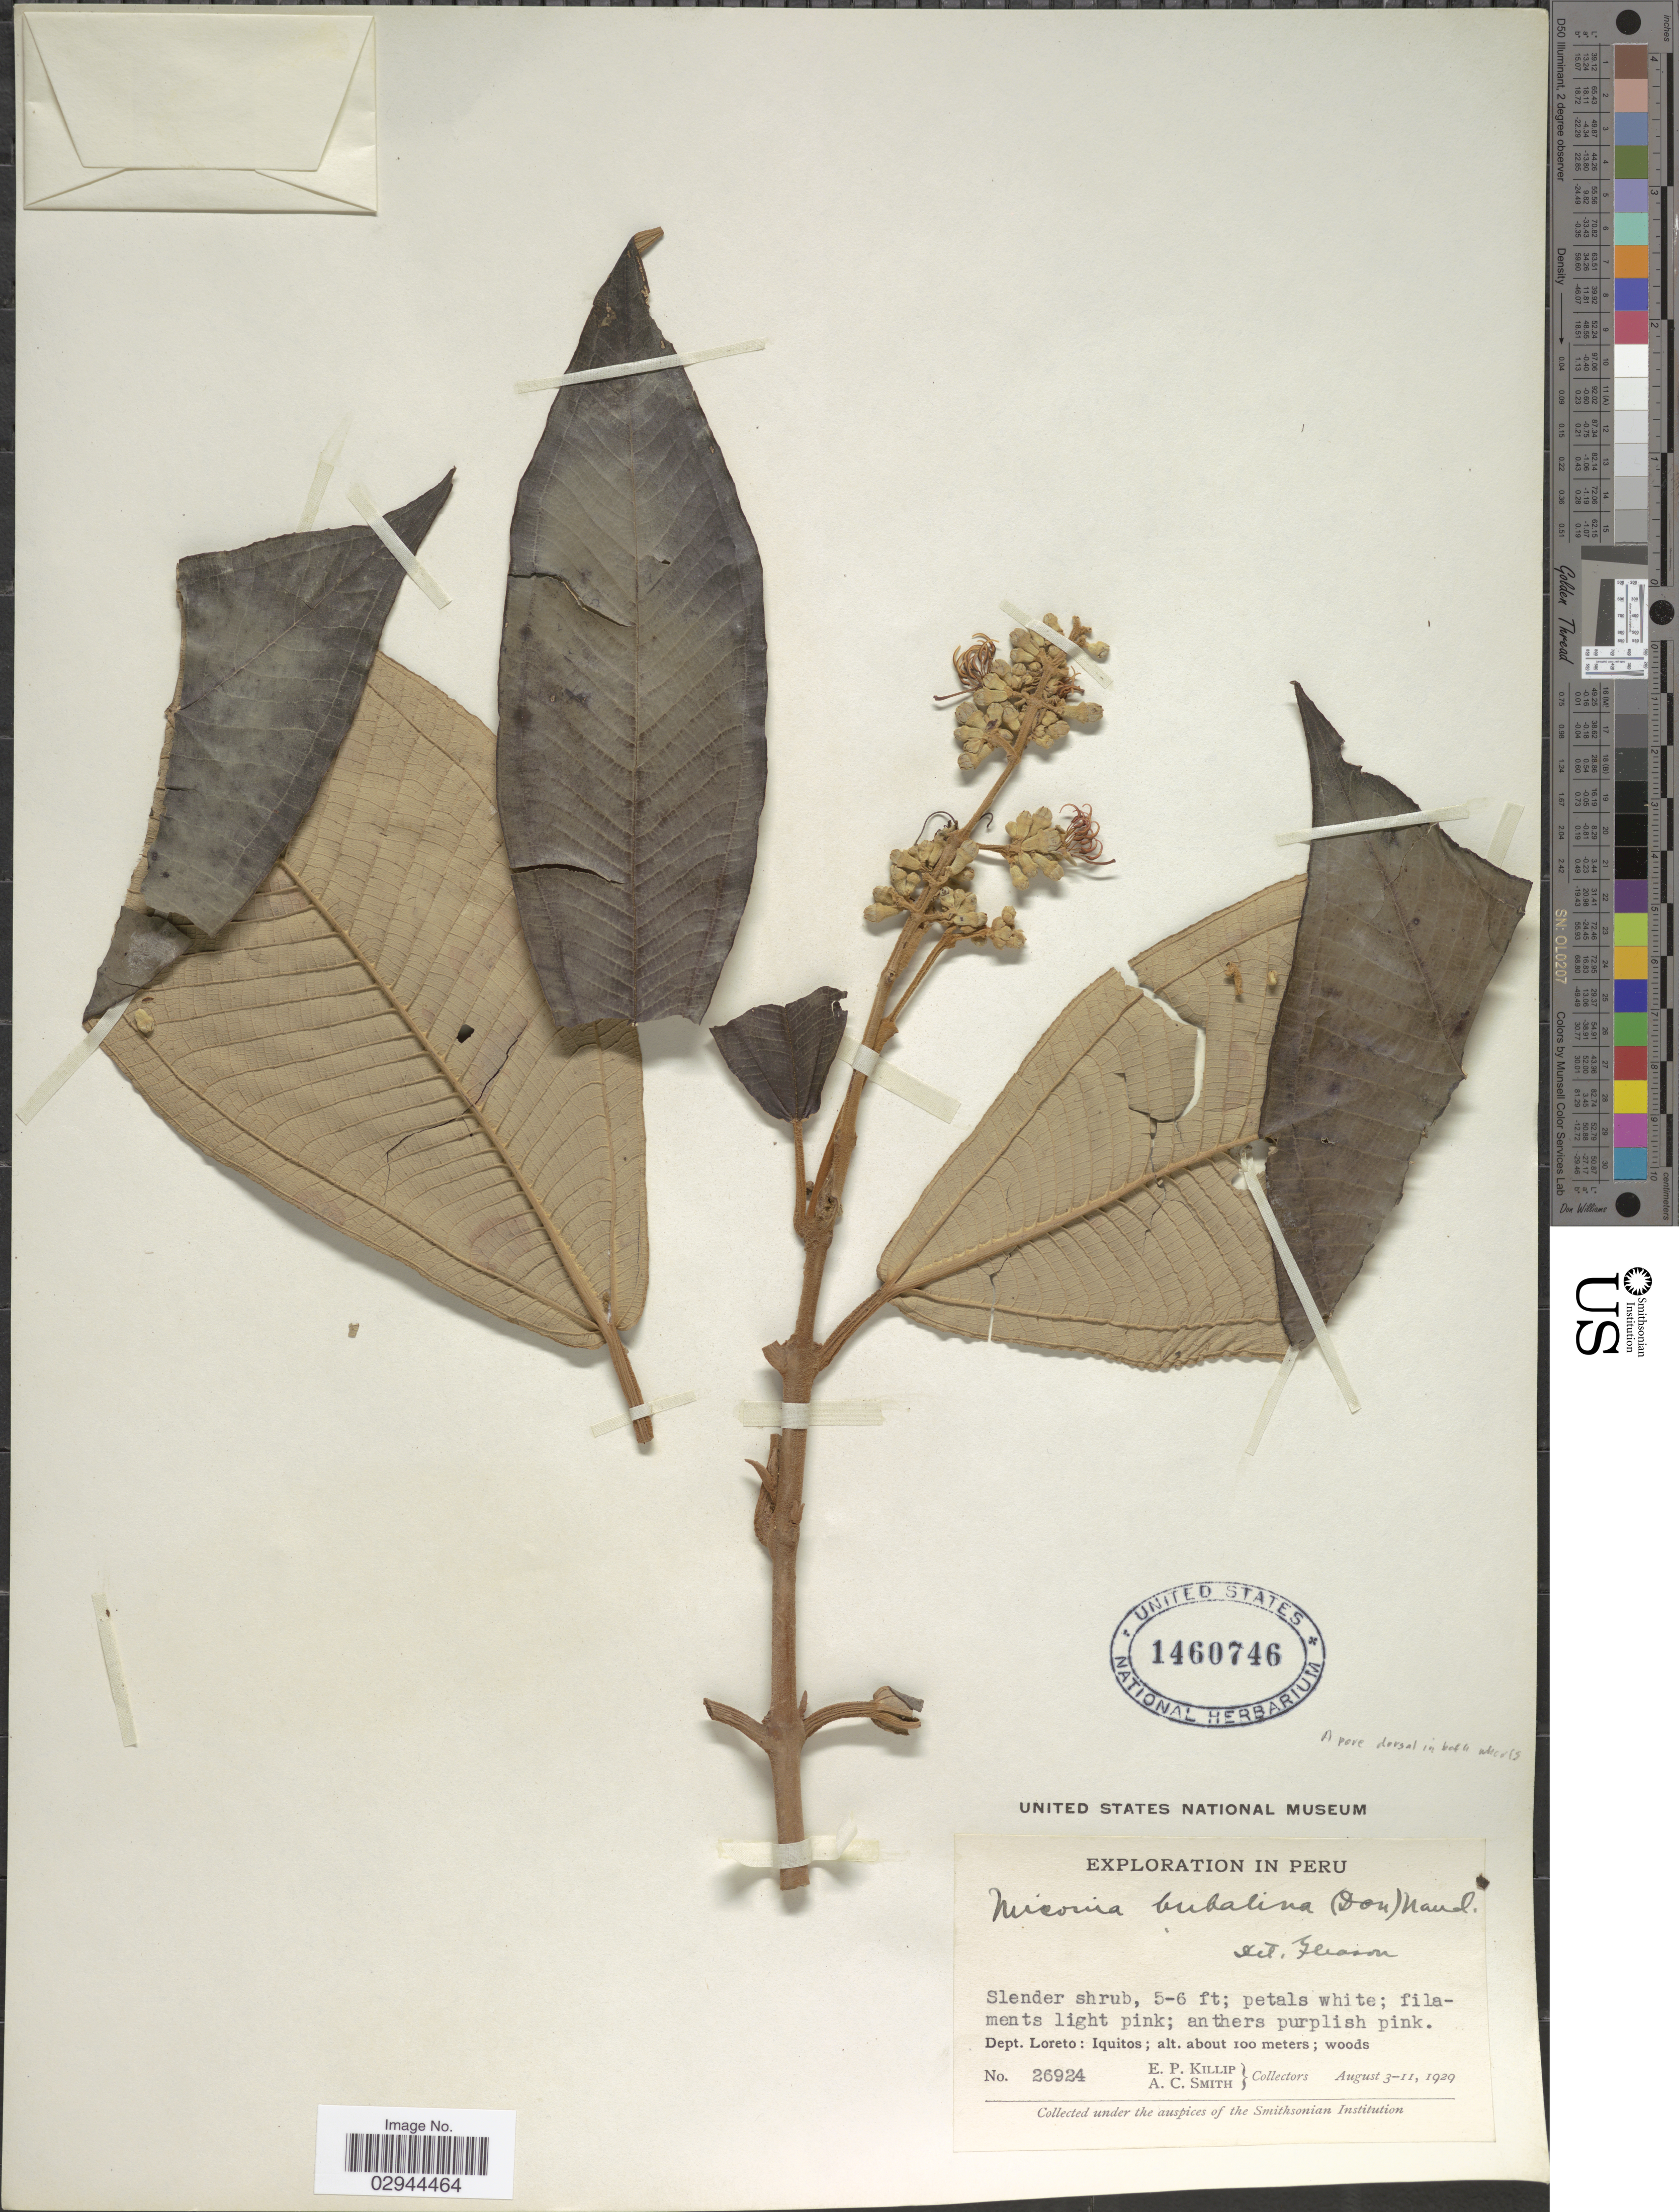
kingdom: Plantae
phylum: Tracheophyta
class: Magnoliopsida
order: Myrtales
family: Melastomataceae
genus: Miconia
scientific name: Miconia traillii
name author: Cogn.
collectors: E. P. Killip & A. C. Smith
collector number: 26924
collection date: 1929-08-03/1929-08-11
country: Peru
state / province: Loreto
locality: Dept. Loreto: Iquitos.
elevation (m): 100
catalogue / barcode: US 1460746